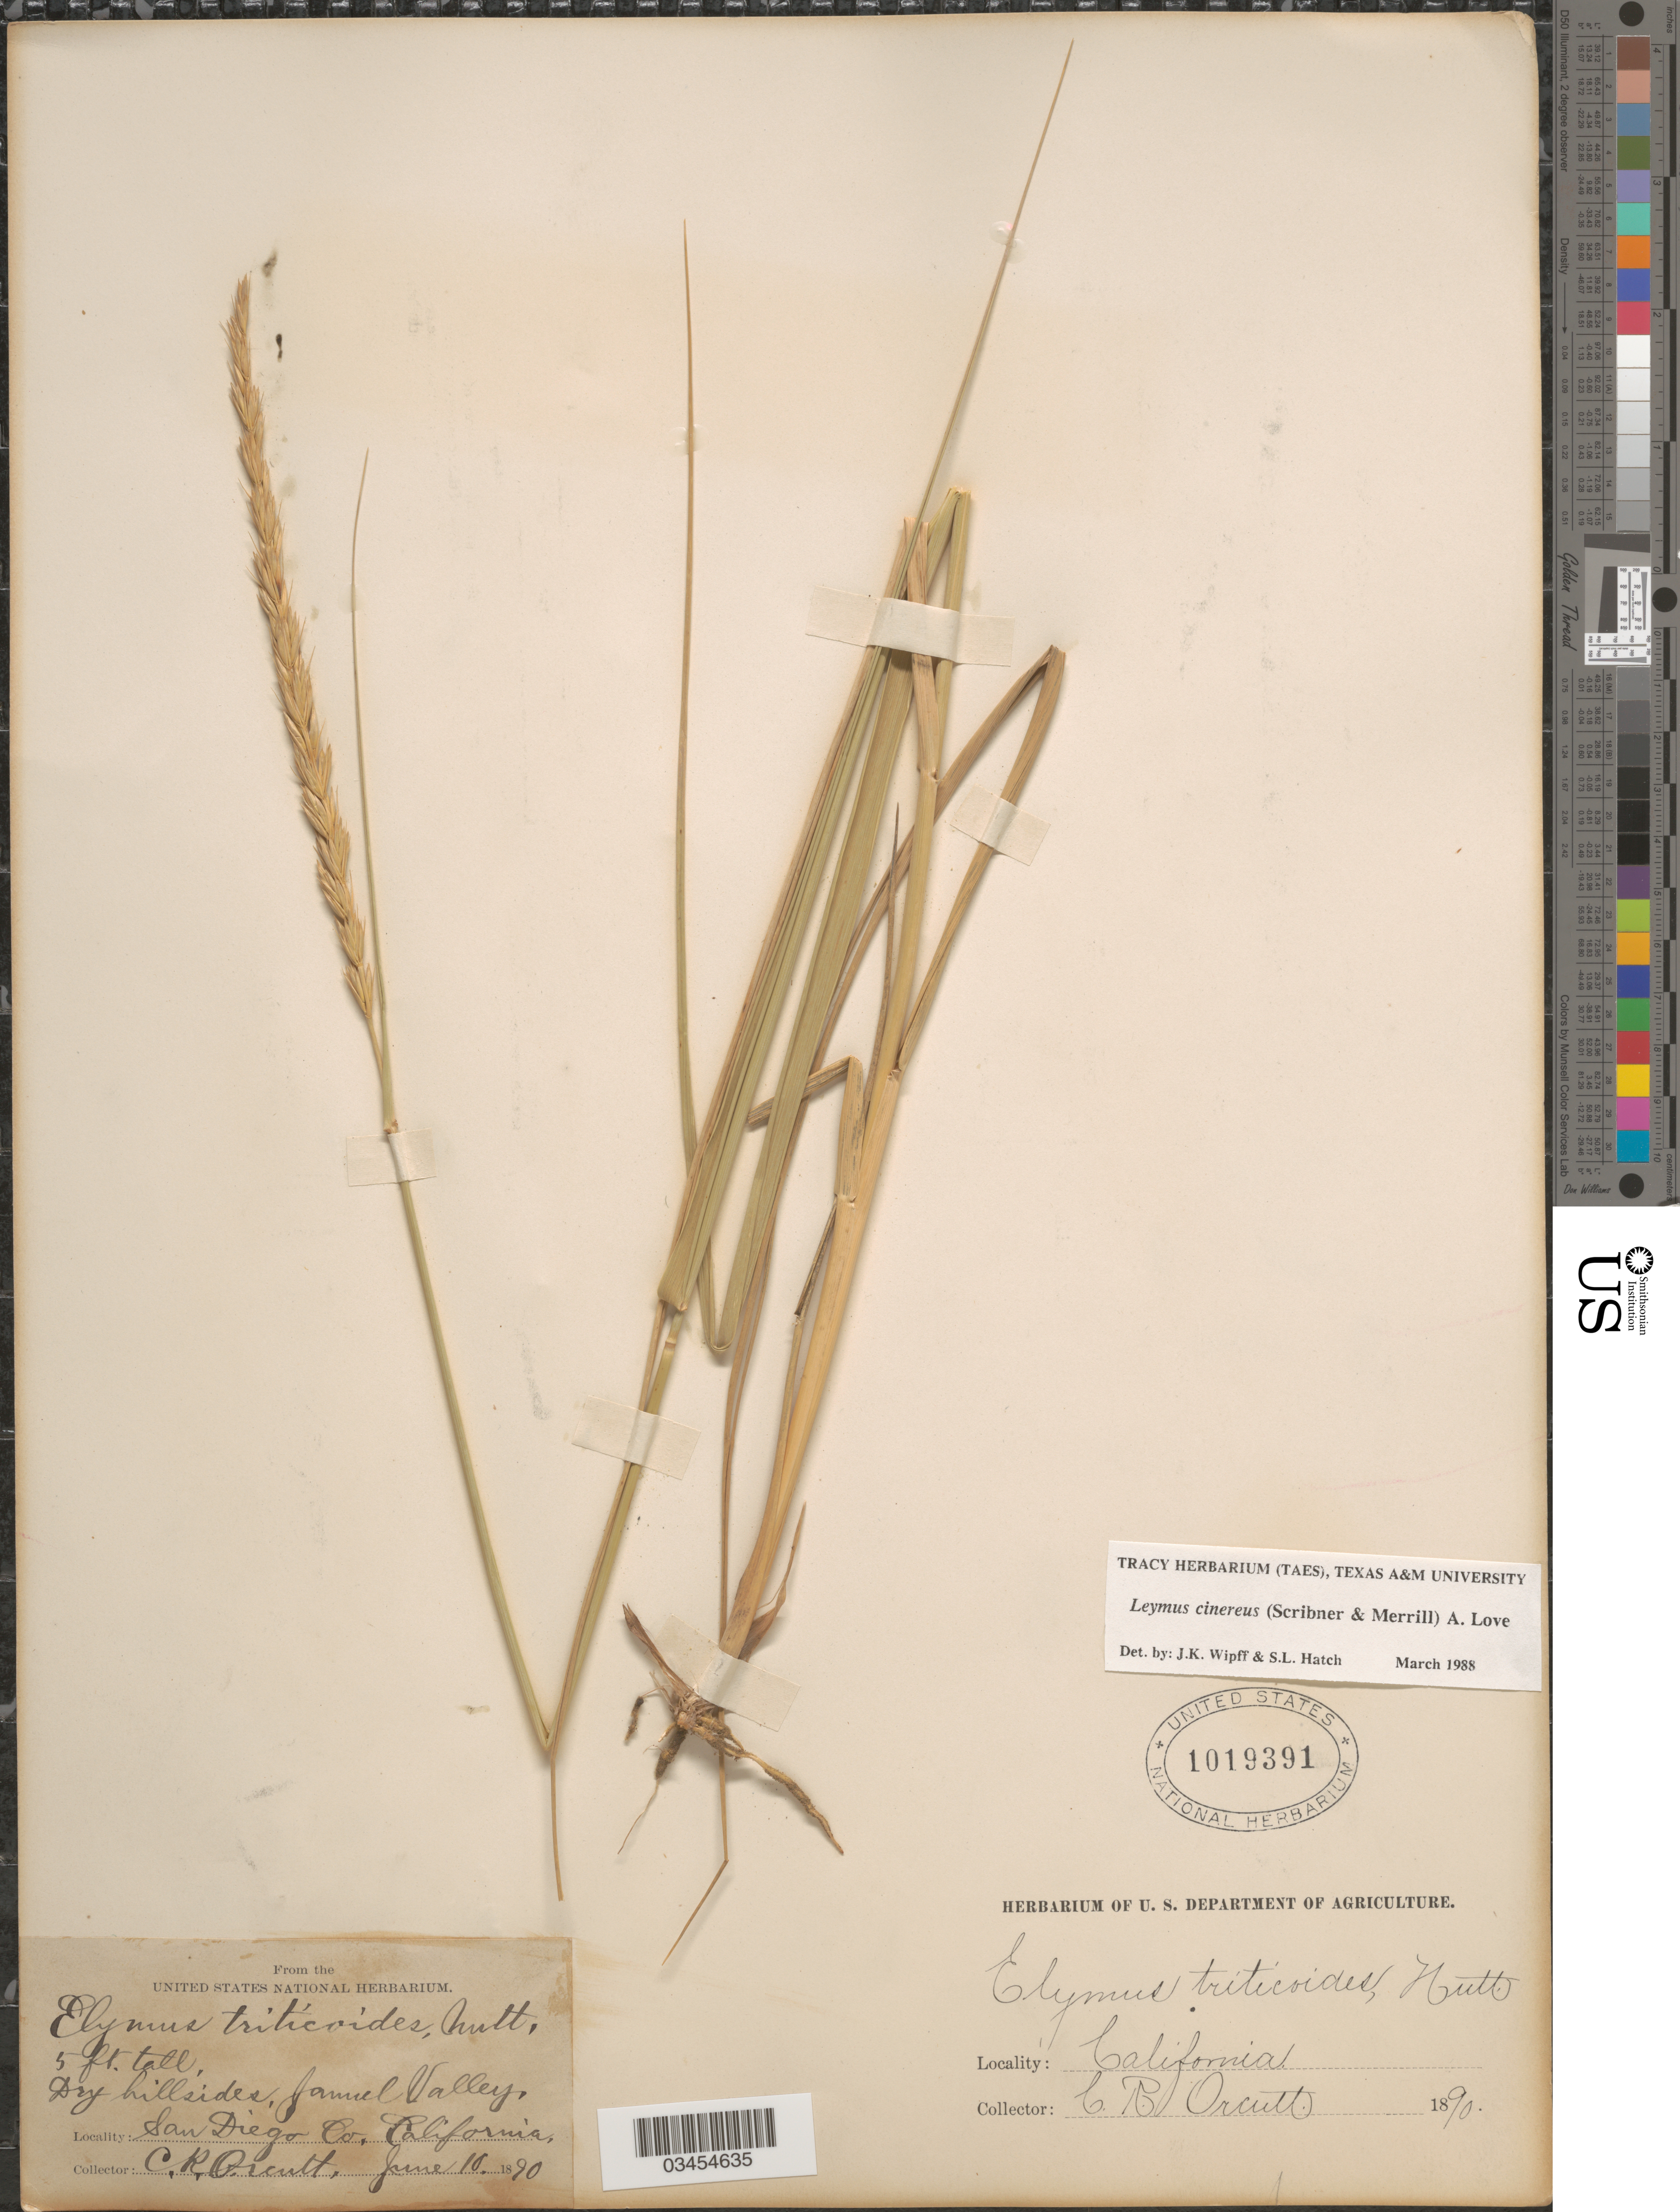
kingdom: Plantae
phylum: Tracheophyta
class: Liliopsida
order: Poales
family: Poaceae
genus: Leymus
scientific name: Leymus cinereus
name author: (Scribn. & Merr.) Á. Löve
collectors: C. R. Orcutt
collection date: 1890-06-10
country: United States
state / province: California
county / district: San Diego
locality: Dry hillsides, Jamul Valley, San Diego Co.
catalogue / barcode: US 1019391